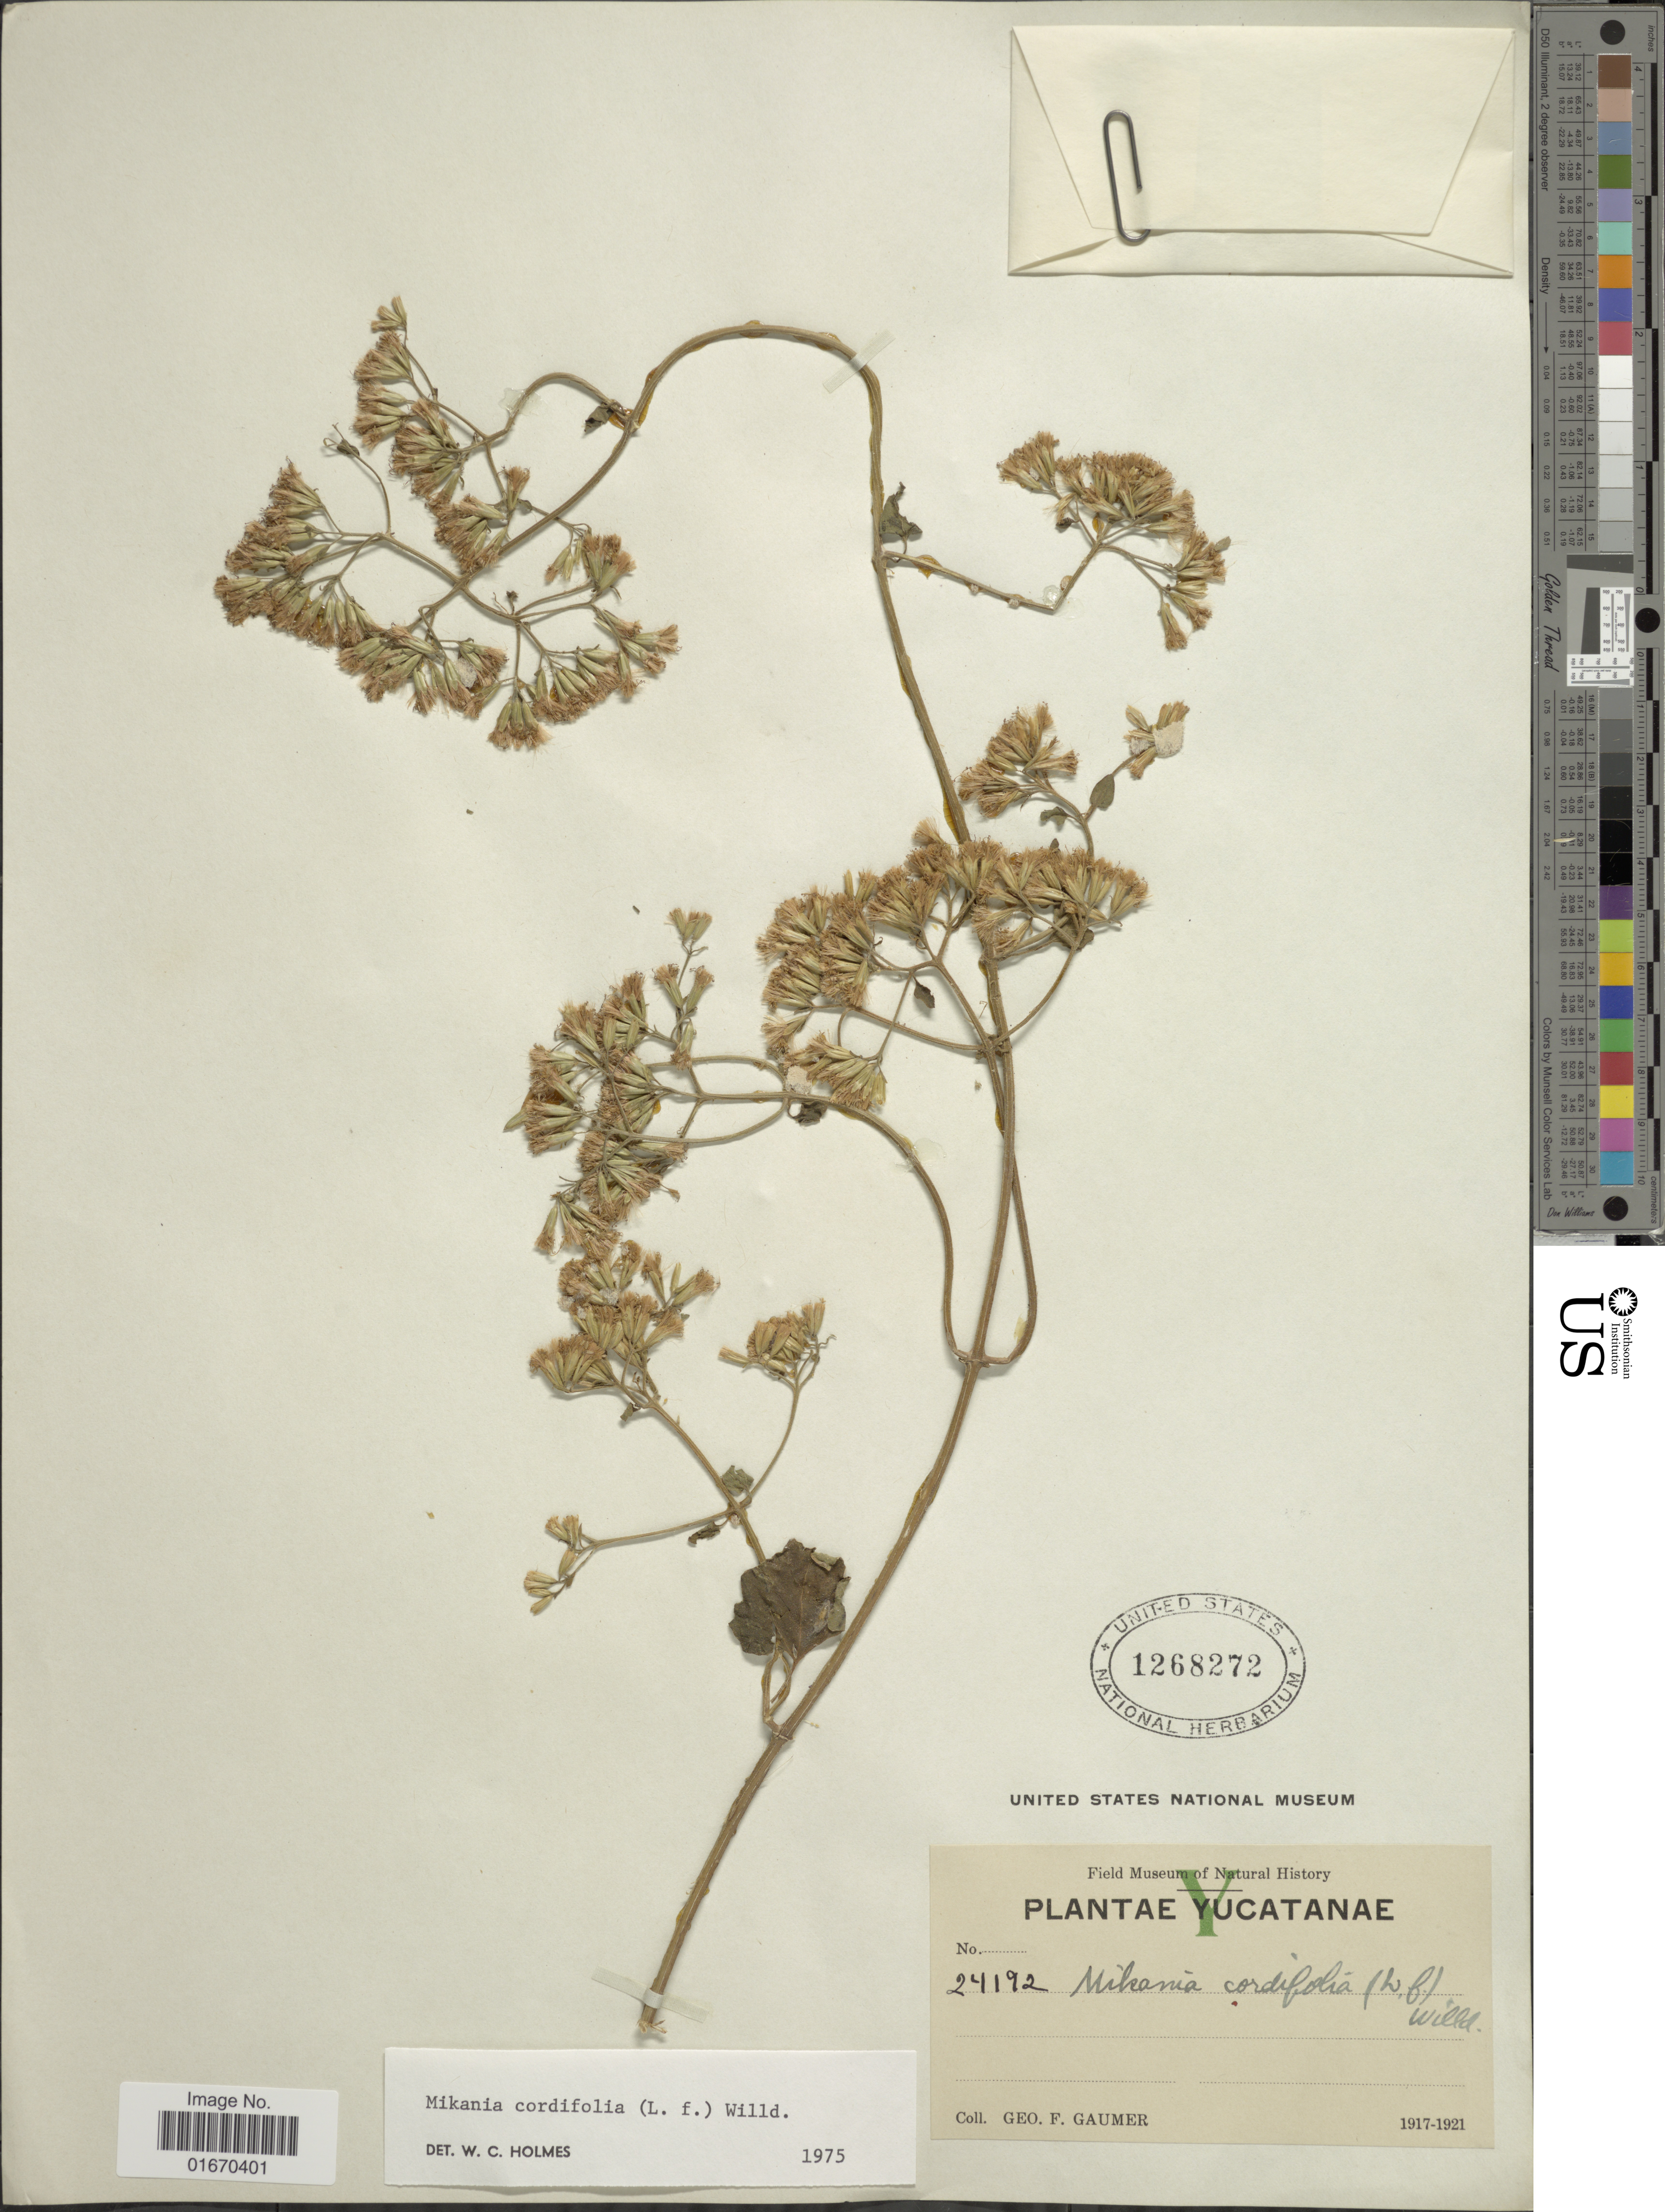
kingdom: Plantae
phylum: Tracheophyta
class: Magnoliopsida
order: Asterales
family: Asteraceae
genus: Mikania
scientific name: Mikania cordifolia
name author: Kunth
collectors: G. F. Gaumer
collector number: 24192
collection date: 1917/1921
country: Mexico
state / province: Yucatán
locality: Yucatanae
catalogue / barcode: US 1268272